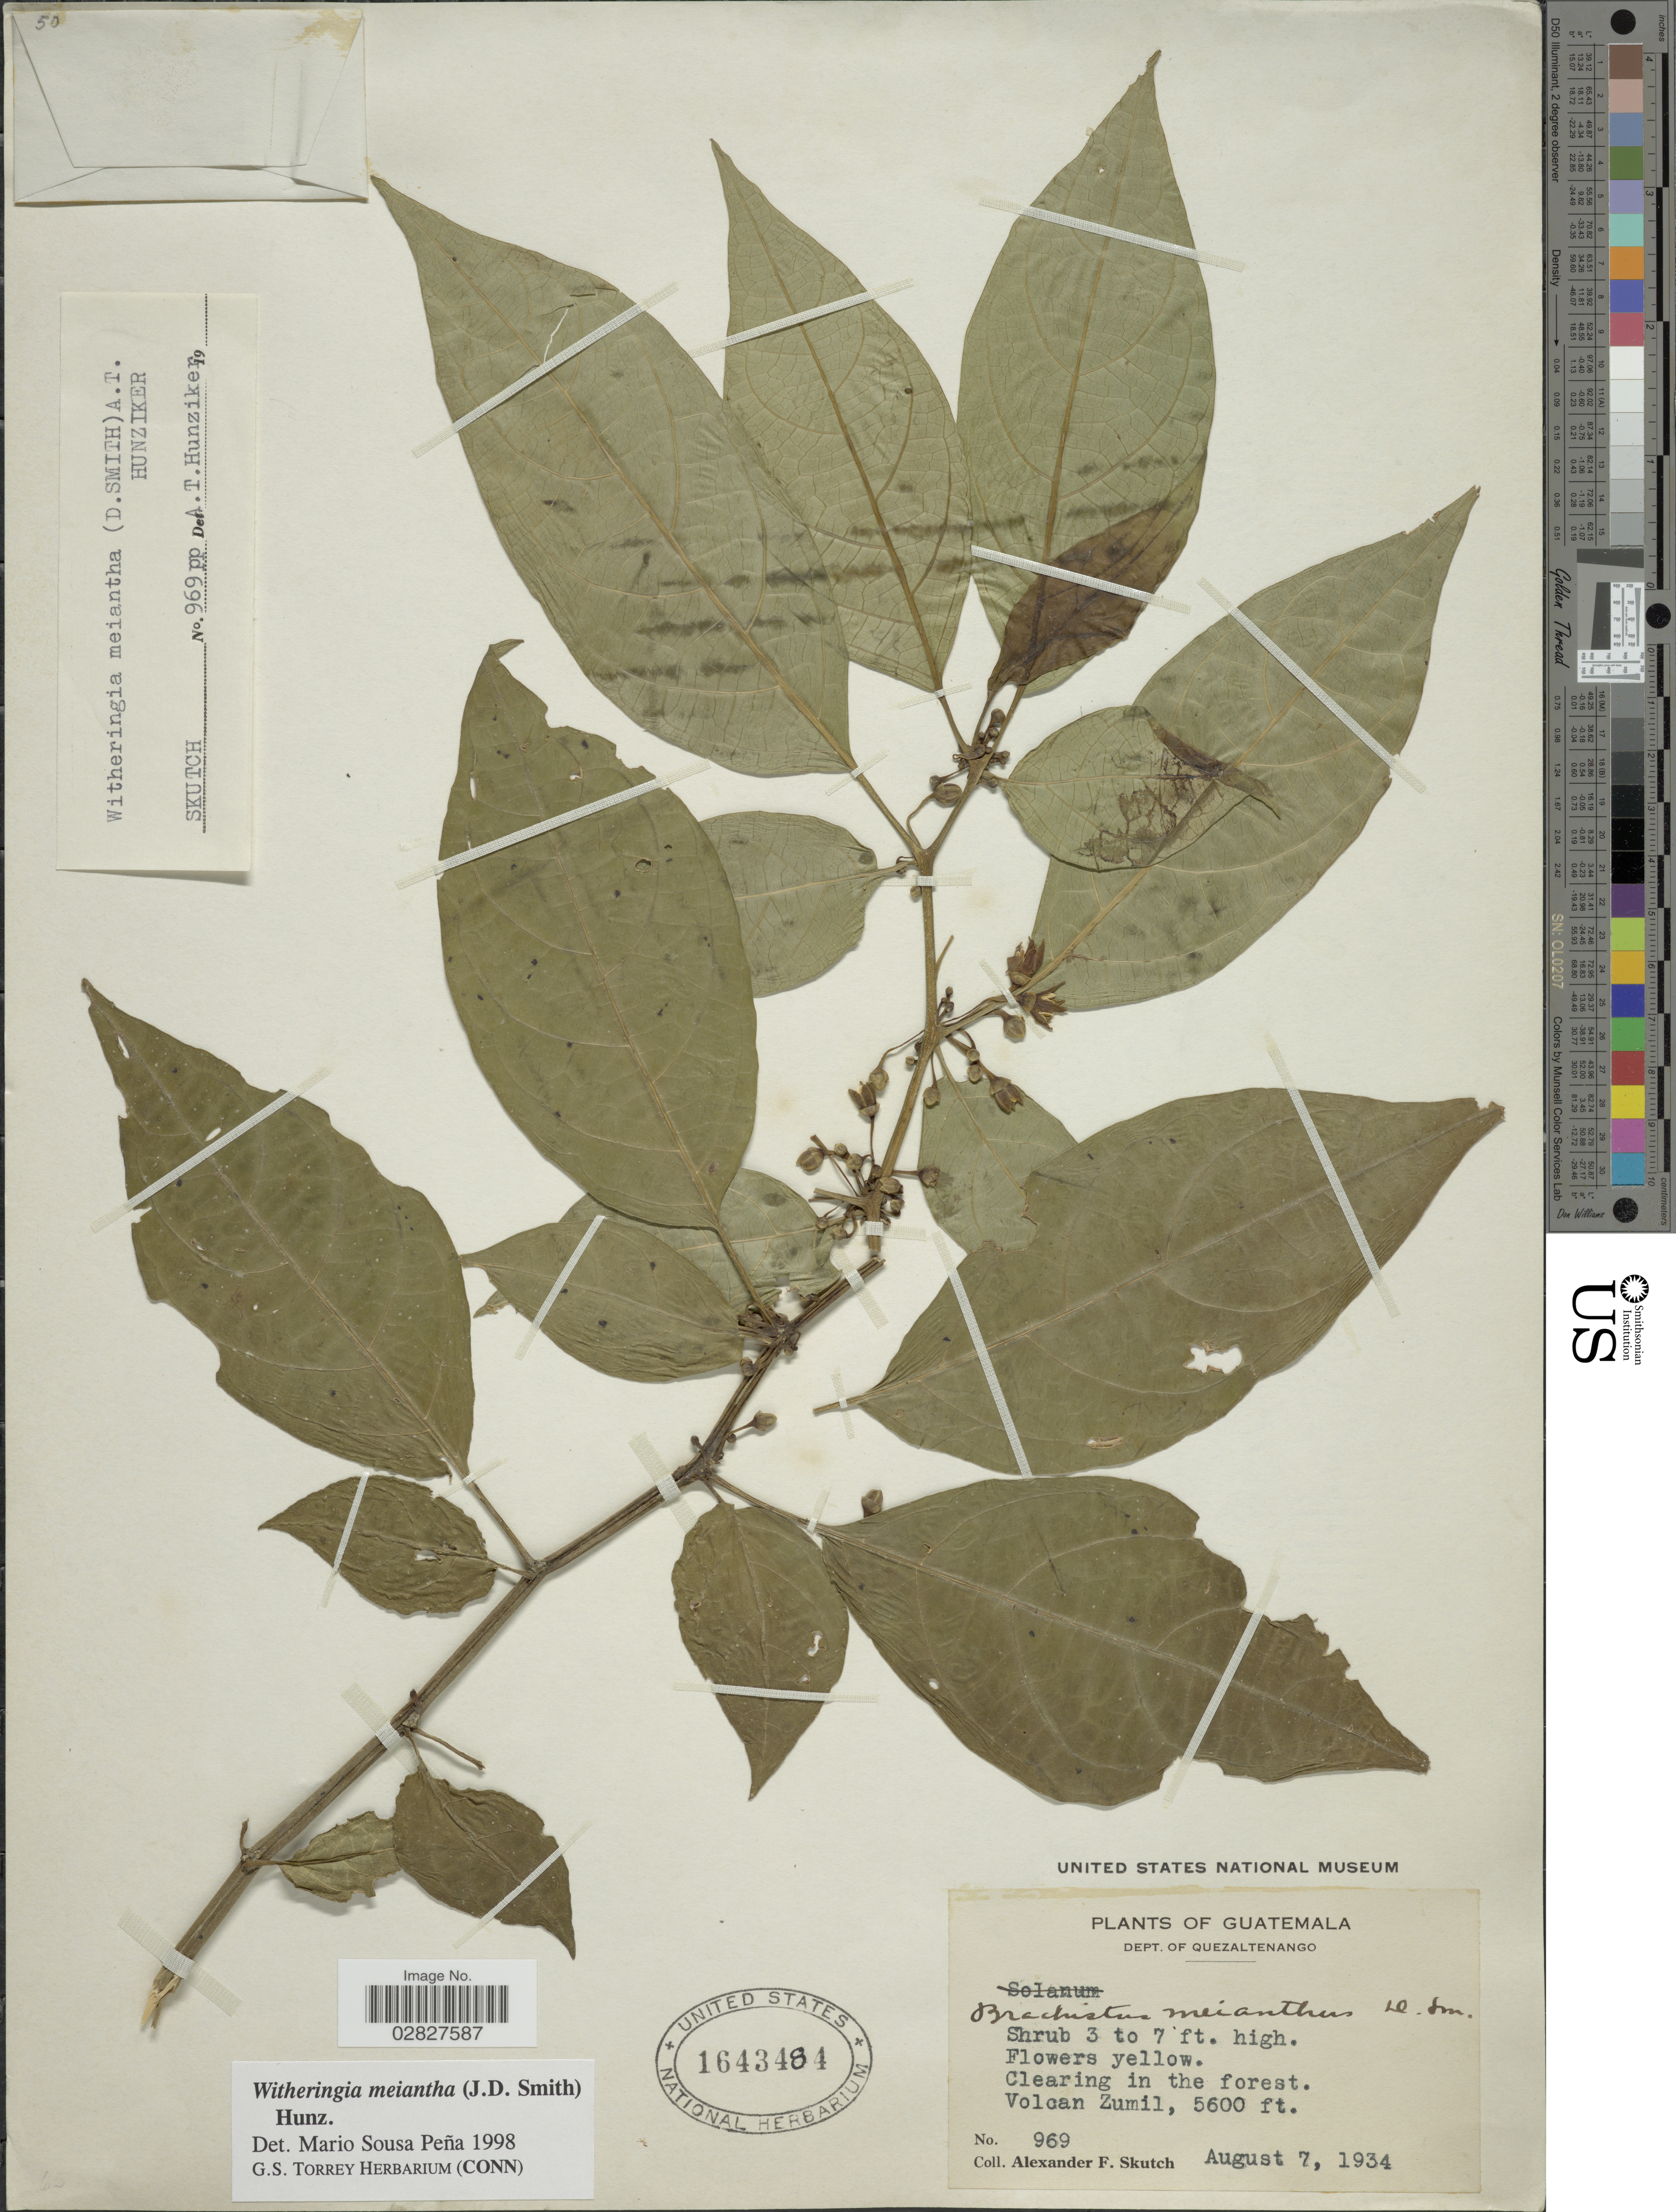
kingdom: Plantae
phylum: Tracheophyta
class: Magnoliopsida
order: Solanales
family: Solanaceae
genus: Witheringia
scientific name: Witheringia meiantha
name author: (Donn. Sm.) Hunz.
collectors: A. F. Skutch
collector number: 969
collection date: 1934-08-07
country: Guatemala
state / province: Quetzaltenango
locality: Dept. of Quezaltenango. Volcan Zumil.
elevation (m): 1707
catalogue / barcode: US 1643484